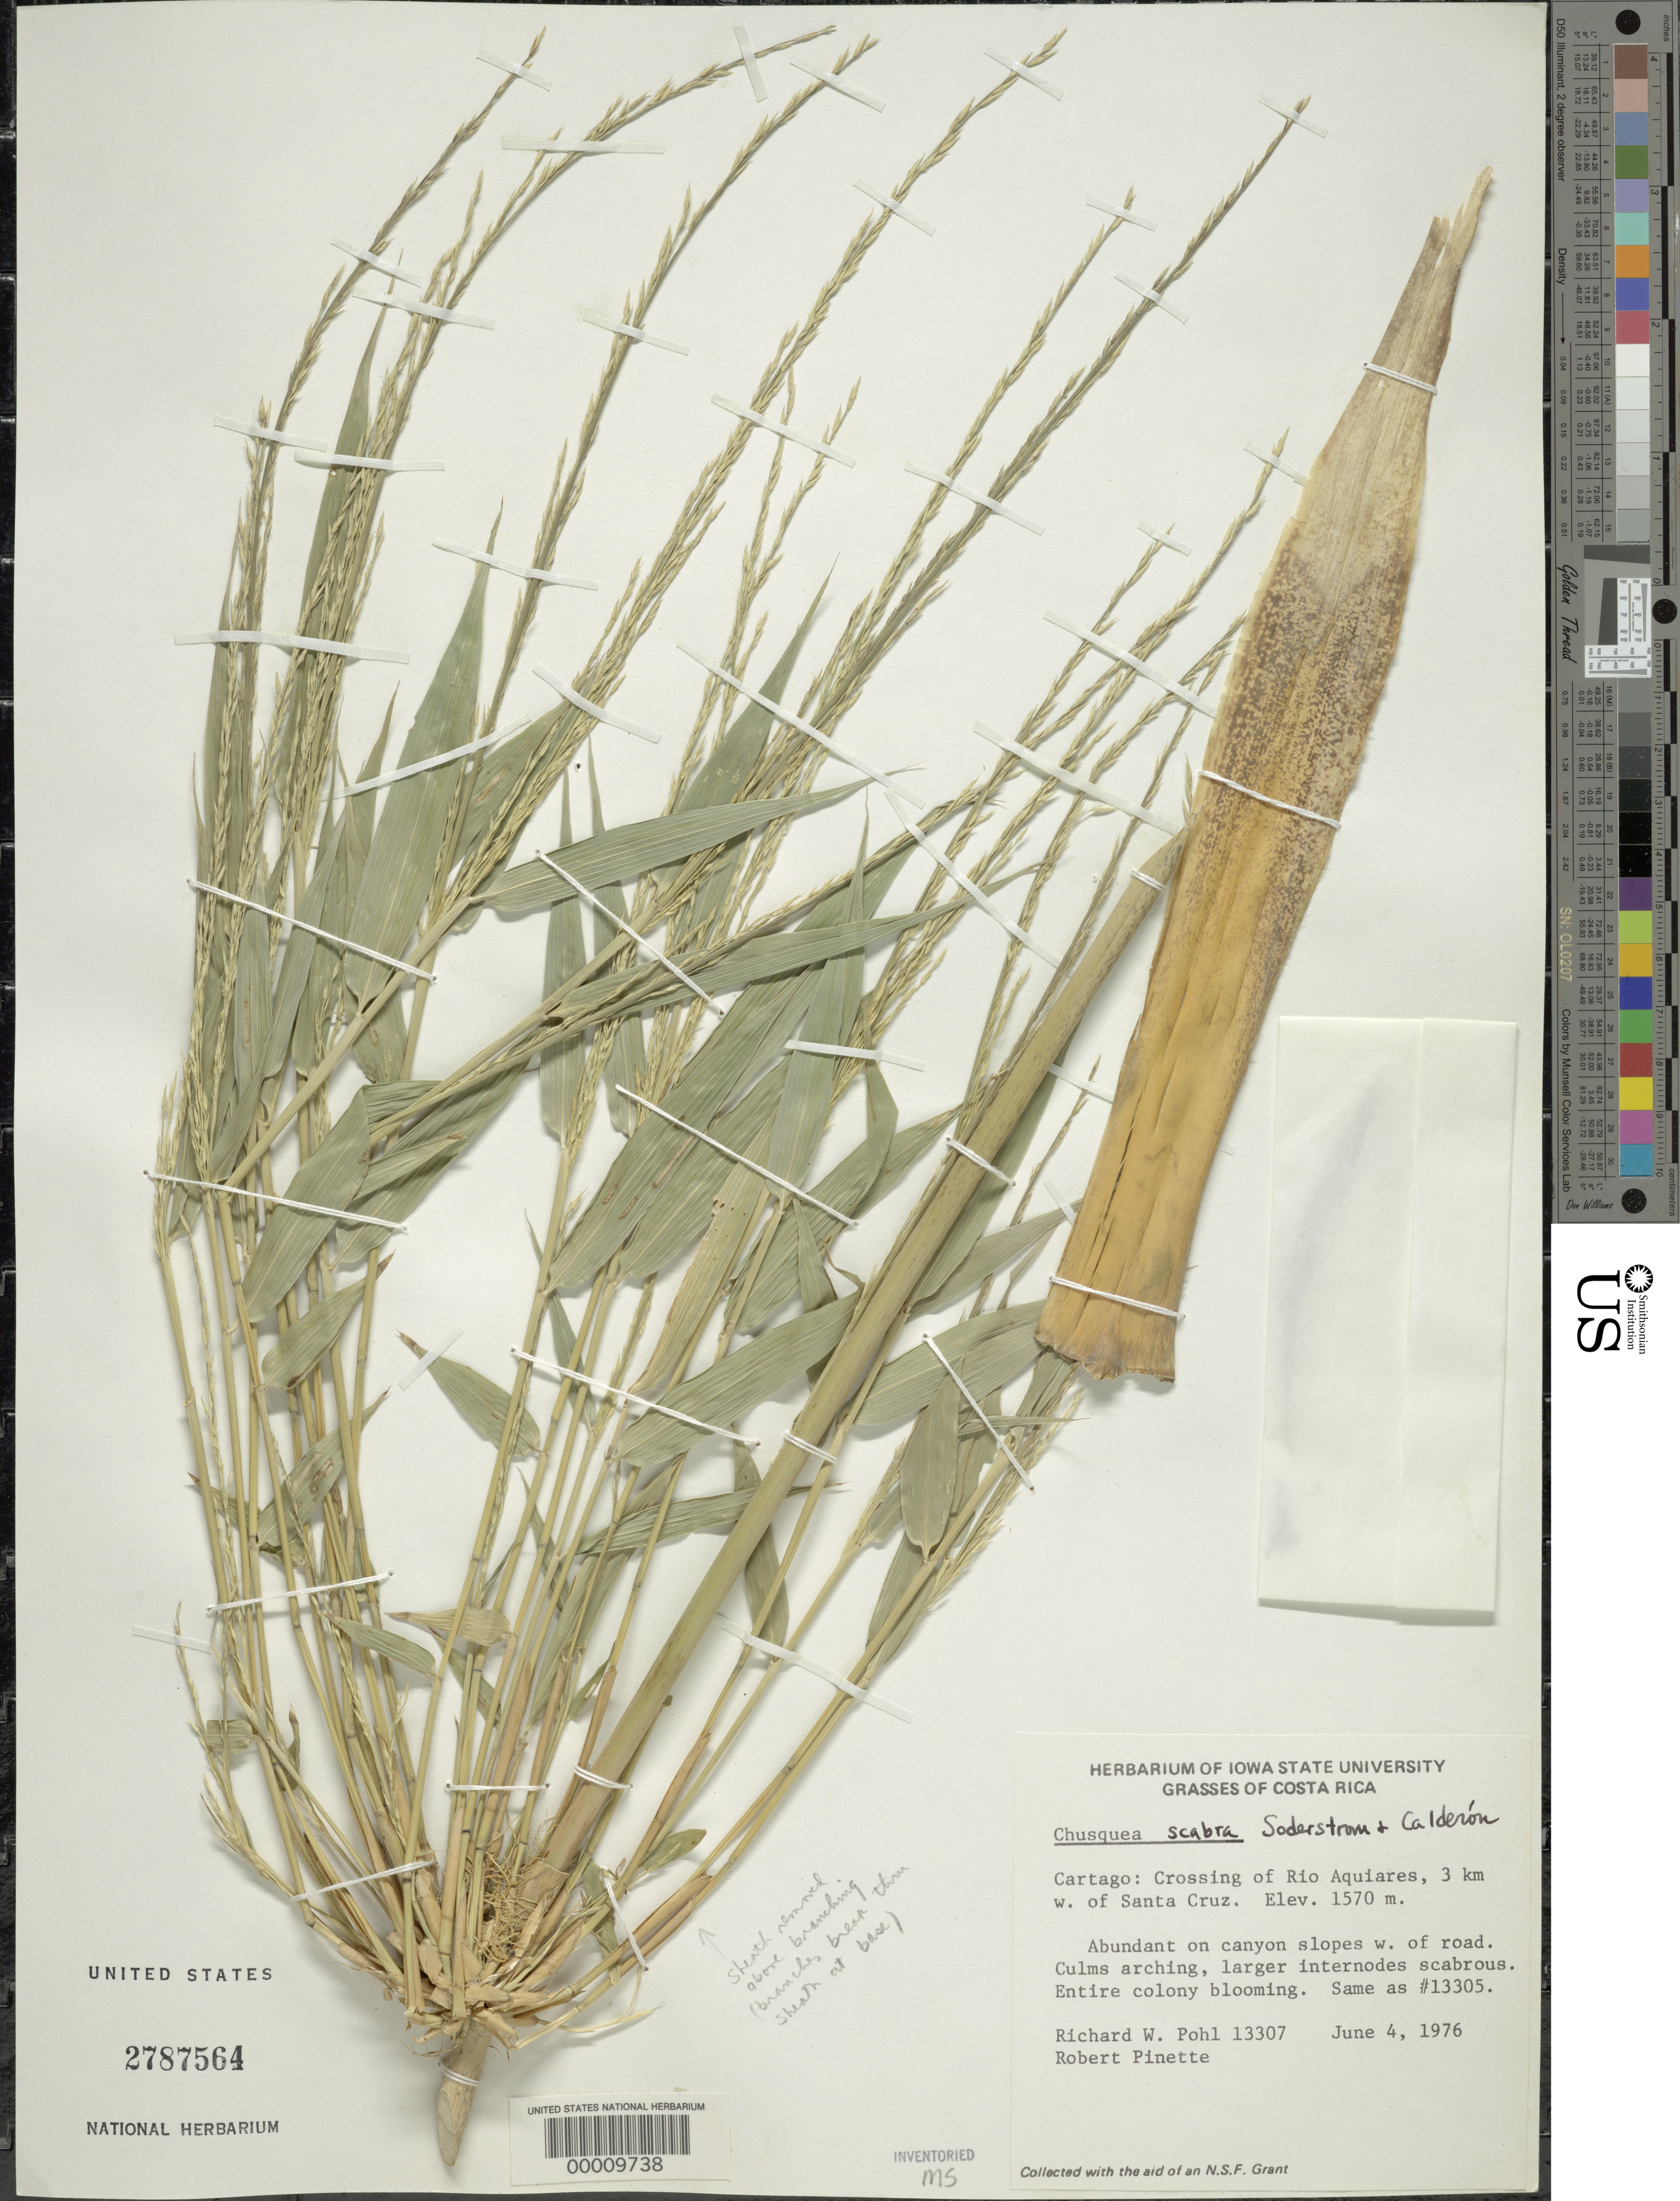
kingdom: Plantae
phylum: Tracheophyta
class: Liliopsida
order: Poales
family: Poaceae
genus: Chusquea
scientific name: Chusquea scabra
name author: Soderstr. & C. E. Calderón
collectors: R. W. Pohl & R. Pinette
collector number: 13307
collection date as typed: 04 Jun 1976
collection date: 1976-06-04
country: Costa Rica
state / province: Cartago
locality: Rio Aquiares, Santa Cruz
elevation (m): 1570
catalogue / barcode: US 2787564